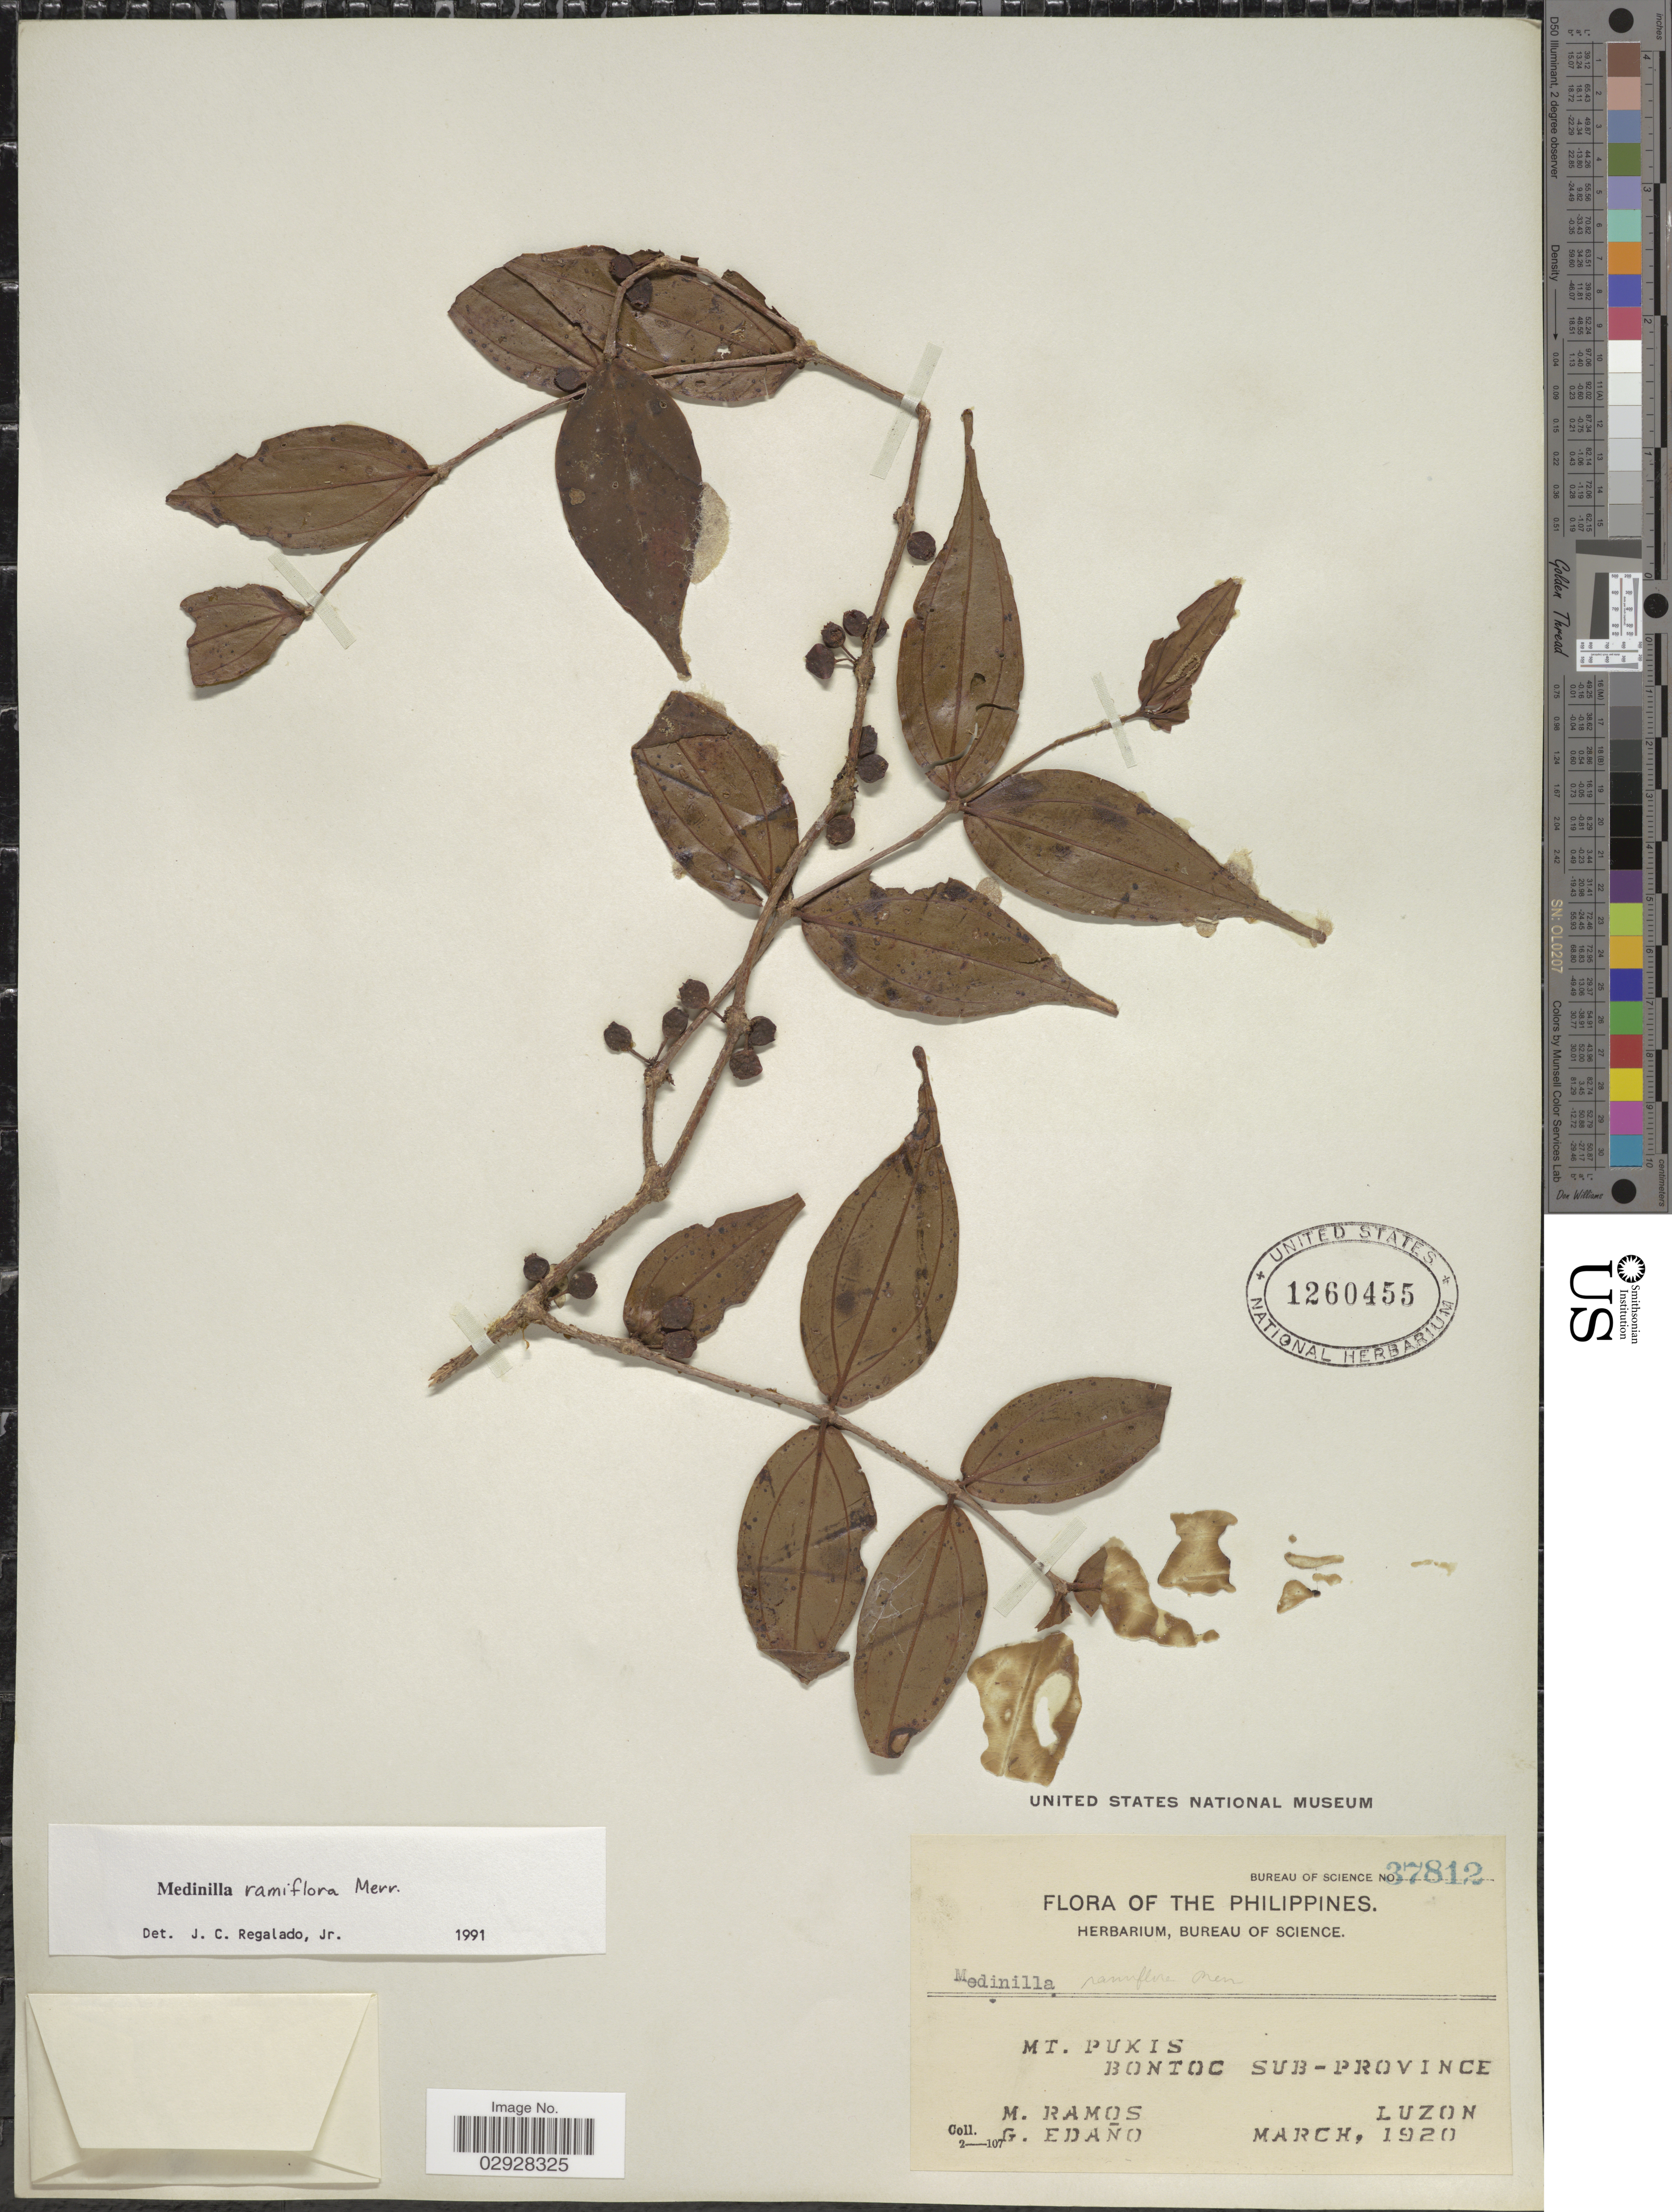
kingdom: Plantae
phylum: Tracheophyta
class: Magnoliopsida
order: Myrtales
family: Melastomataceae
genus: Medinilla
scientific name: Medinilla ramiflora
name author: Merr.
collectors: M. Ramos & G. Edaño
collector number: Bureau of Science 37812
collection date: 1920-03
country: Philippines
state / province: Cordillera (Administrative Region)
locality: Mt. Pukis, Bontoc Sub-province Luzon.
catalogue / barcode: US 1260455